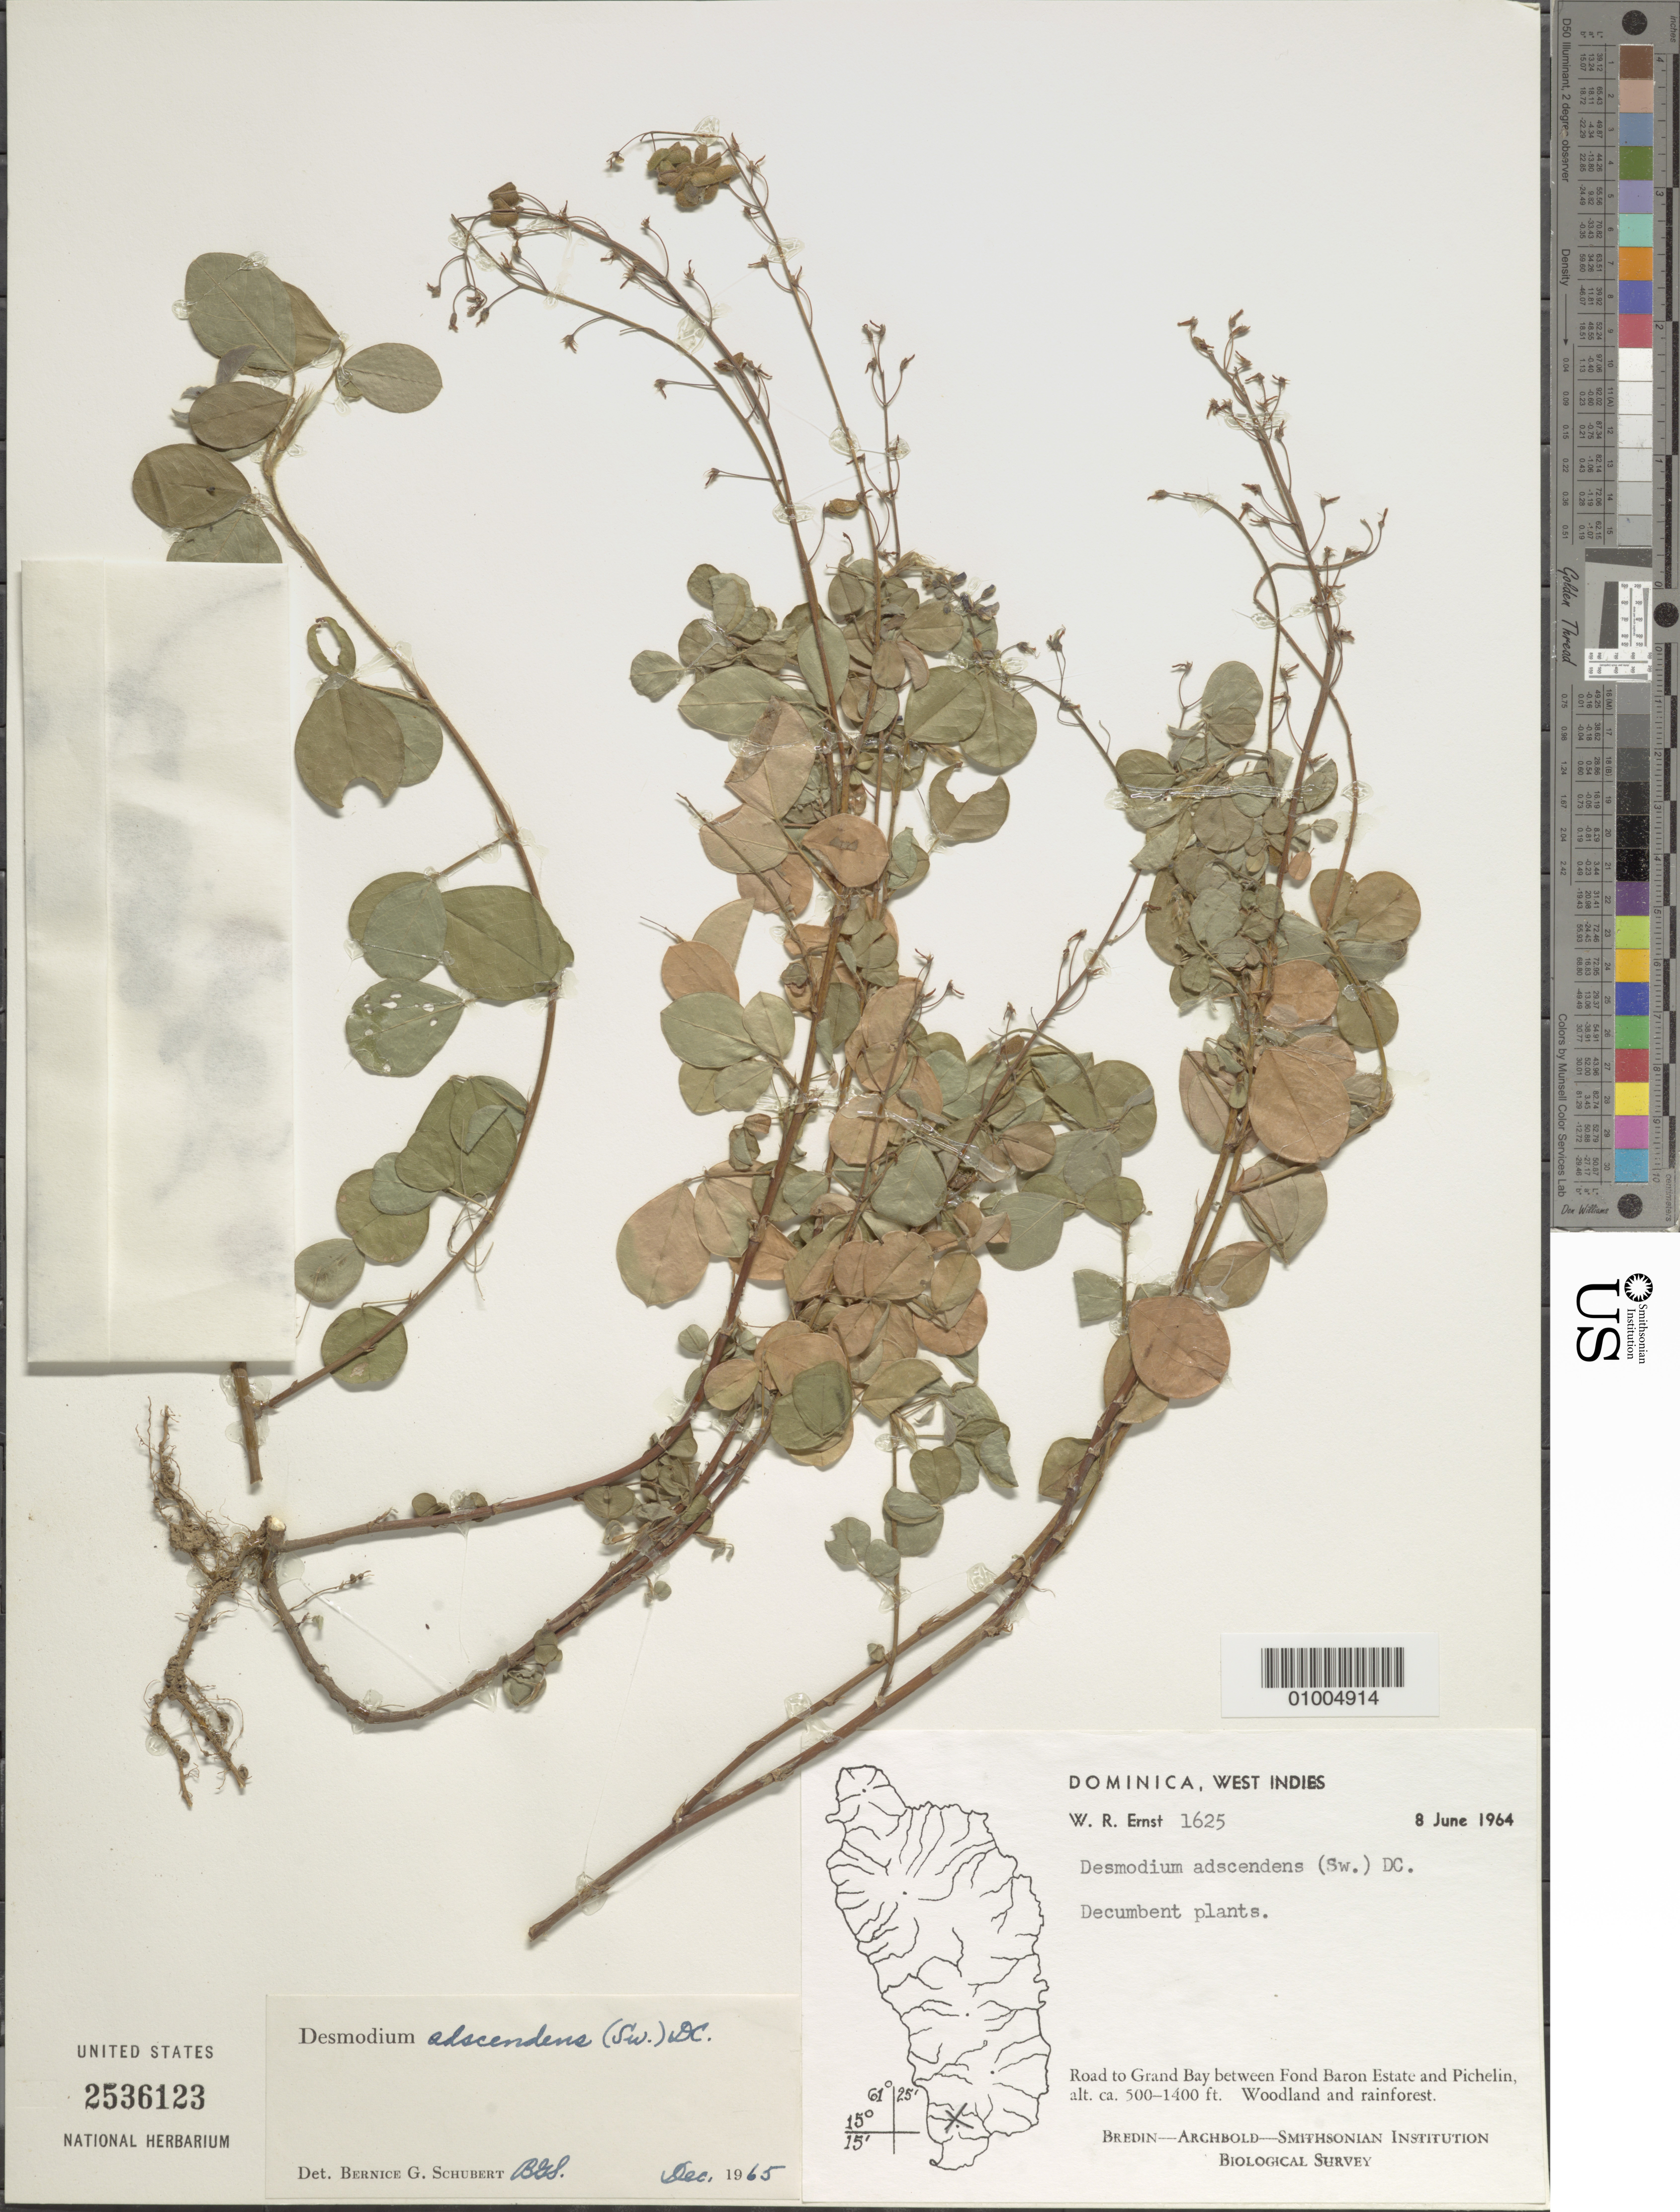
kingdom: Plantae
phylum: Tracheophyta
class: Magnoliopsida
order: Fabales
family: Fabaceae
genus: Grona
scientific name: Grona adscendens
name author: (Sw.) H. Ohashi & K. Ohashi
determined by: Strong, Mark T., (BOT), Smithsonian Institution - National Museum of Natural History (UNITED STATES)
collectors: W. R. Ernst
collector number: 1625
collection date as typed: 08 Jun 1964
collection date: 1964-06-08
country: Dominica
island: Dominica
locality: Decumbent plant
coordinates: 0 N, 0 E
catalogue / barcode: US 2536123